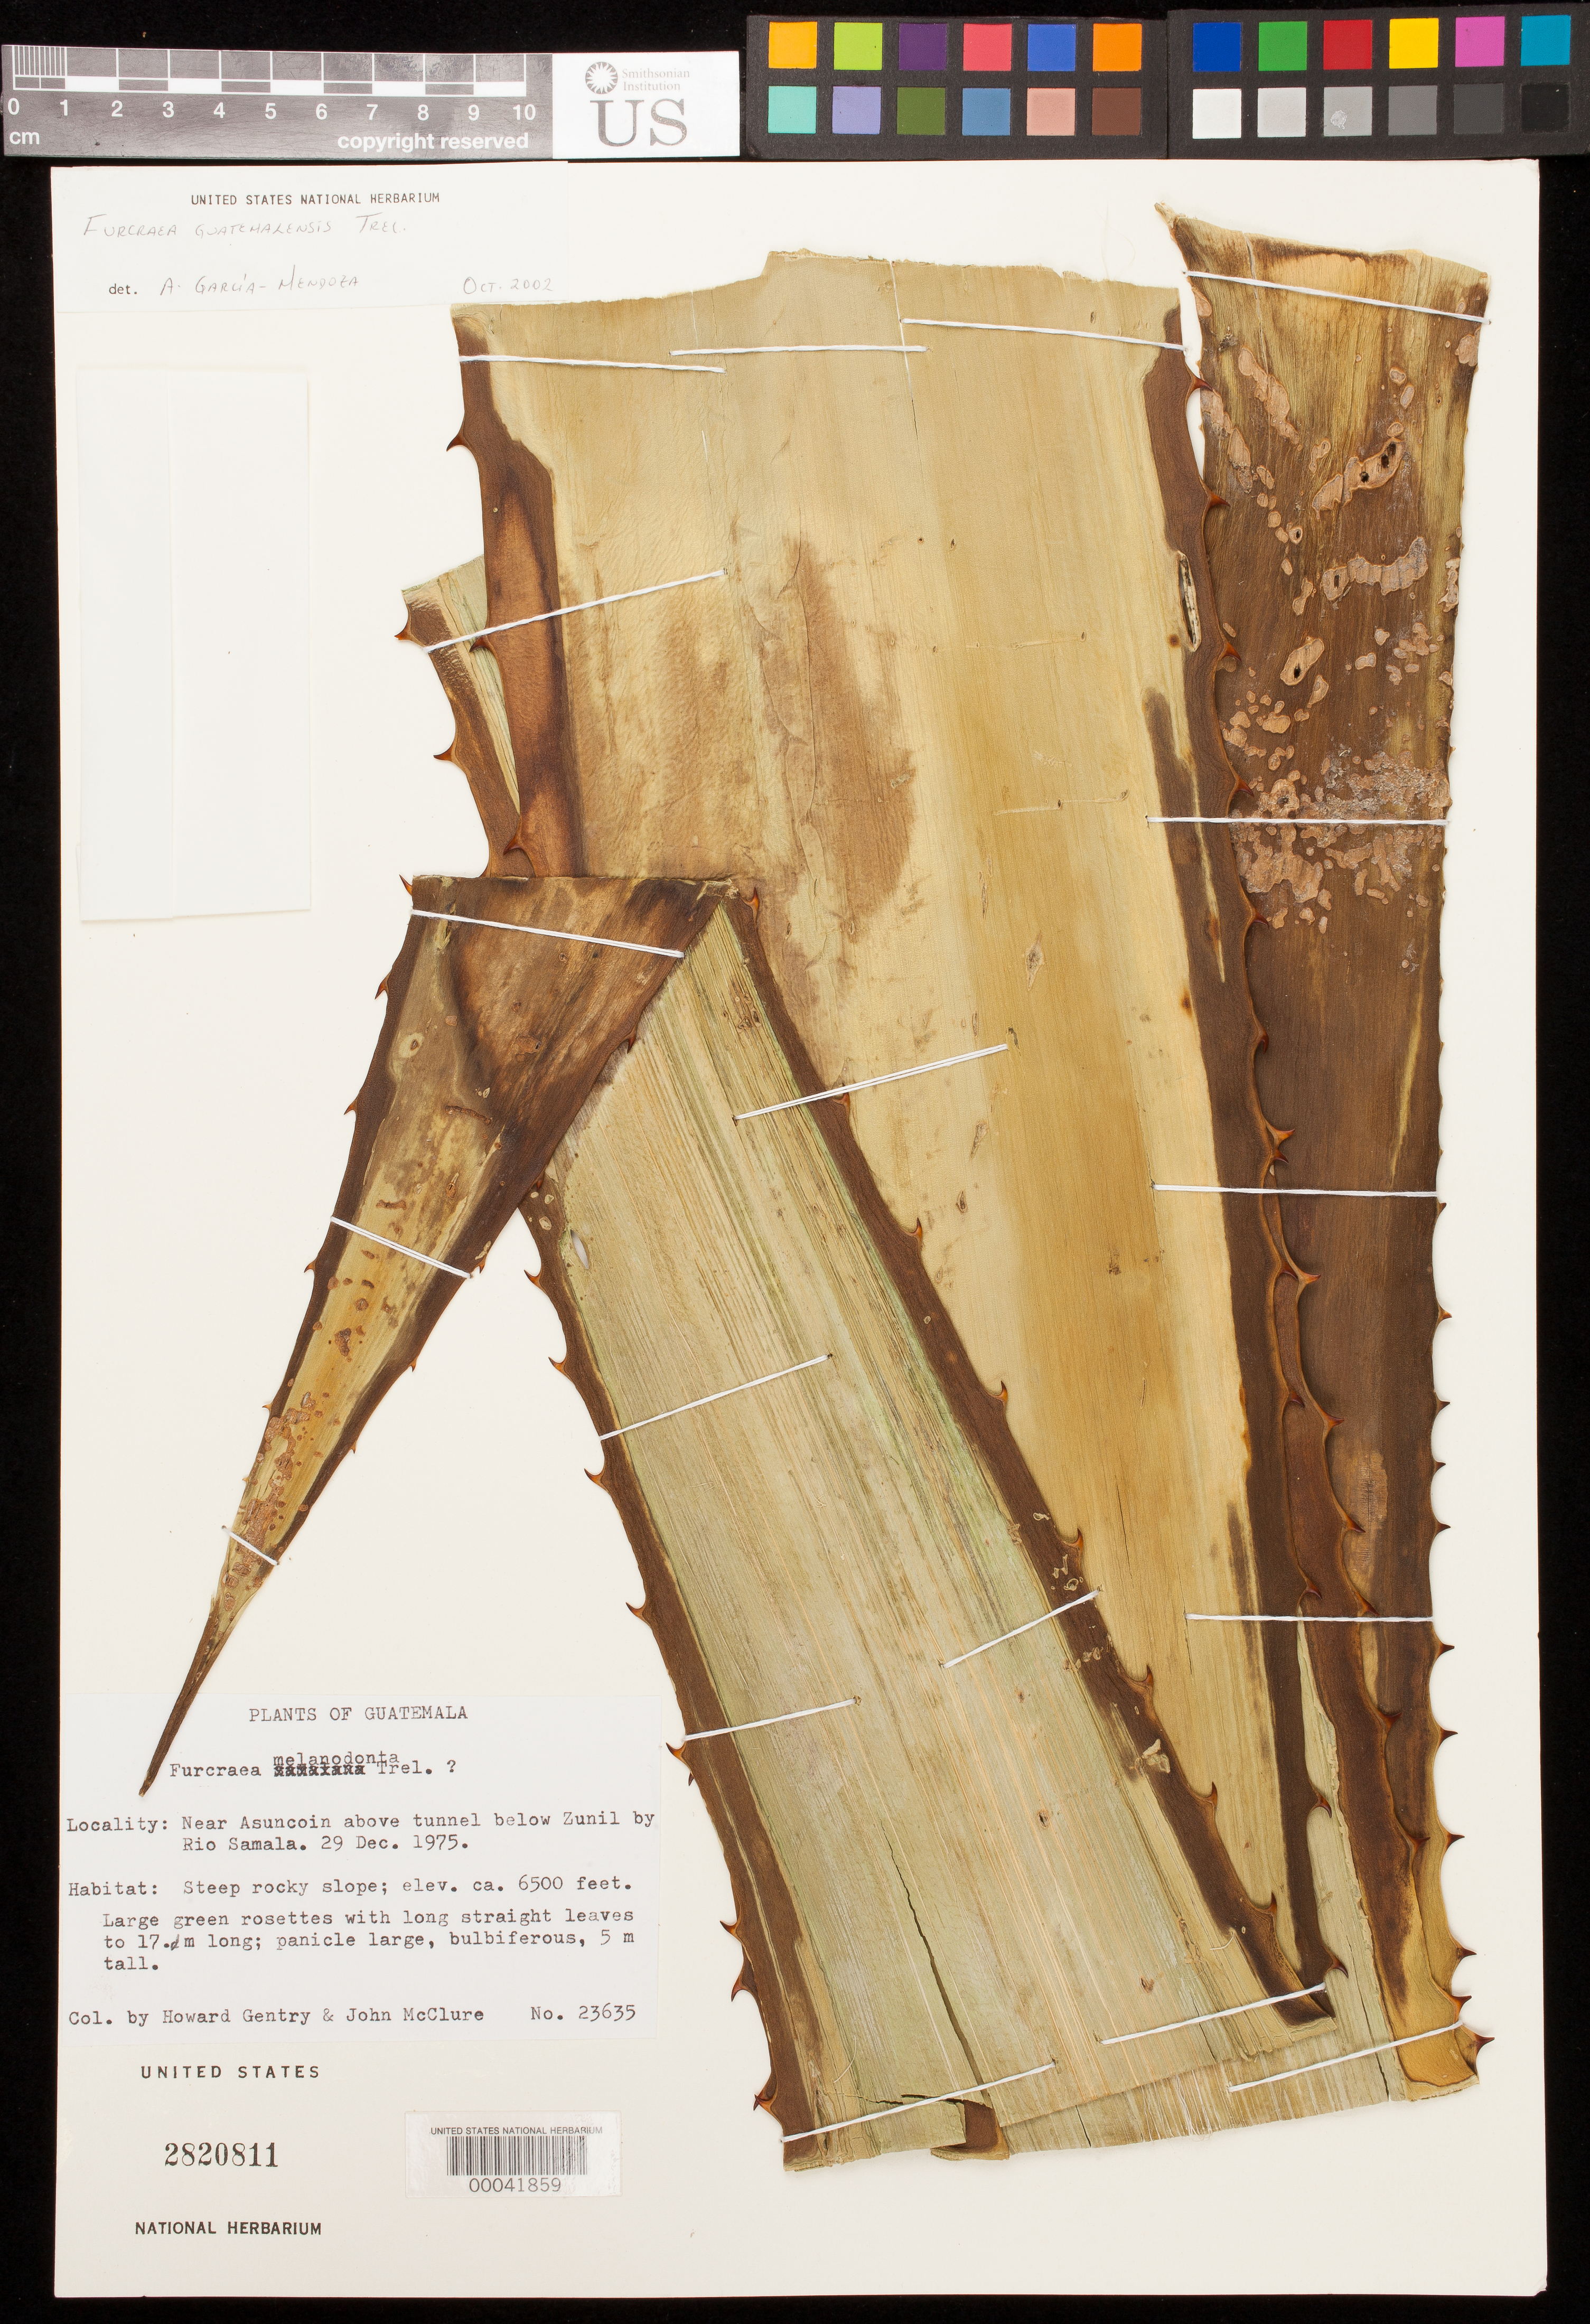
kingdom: Plantae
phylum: Tracheophyta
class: Liliopsida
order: Asparagales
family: Asparagaceae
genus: Furcraea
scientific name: Furcraea guatemalensis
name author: Trel.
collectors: H. S. Gentry & J. McClure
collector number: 23635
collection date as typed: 29 Dec 1975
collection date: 1975-12-29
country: Guatemala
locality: Near ascuncoin, above tunnel below Zunil by Rio Samala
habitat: Steep rocky slope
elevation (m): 1981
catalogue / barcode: US 2820811